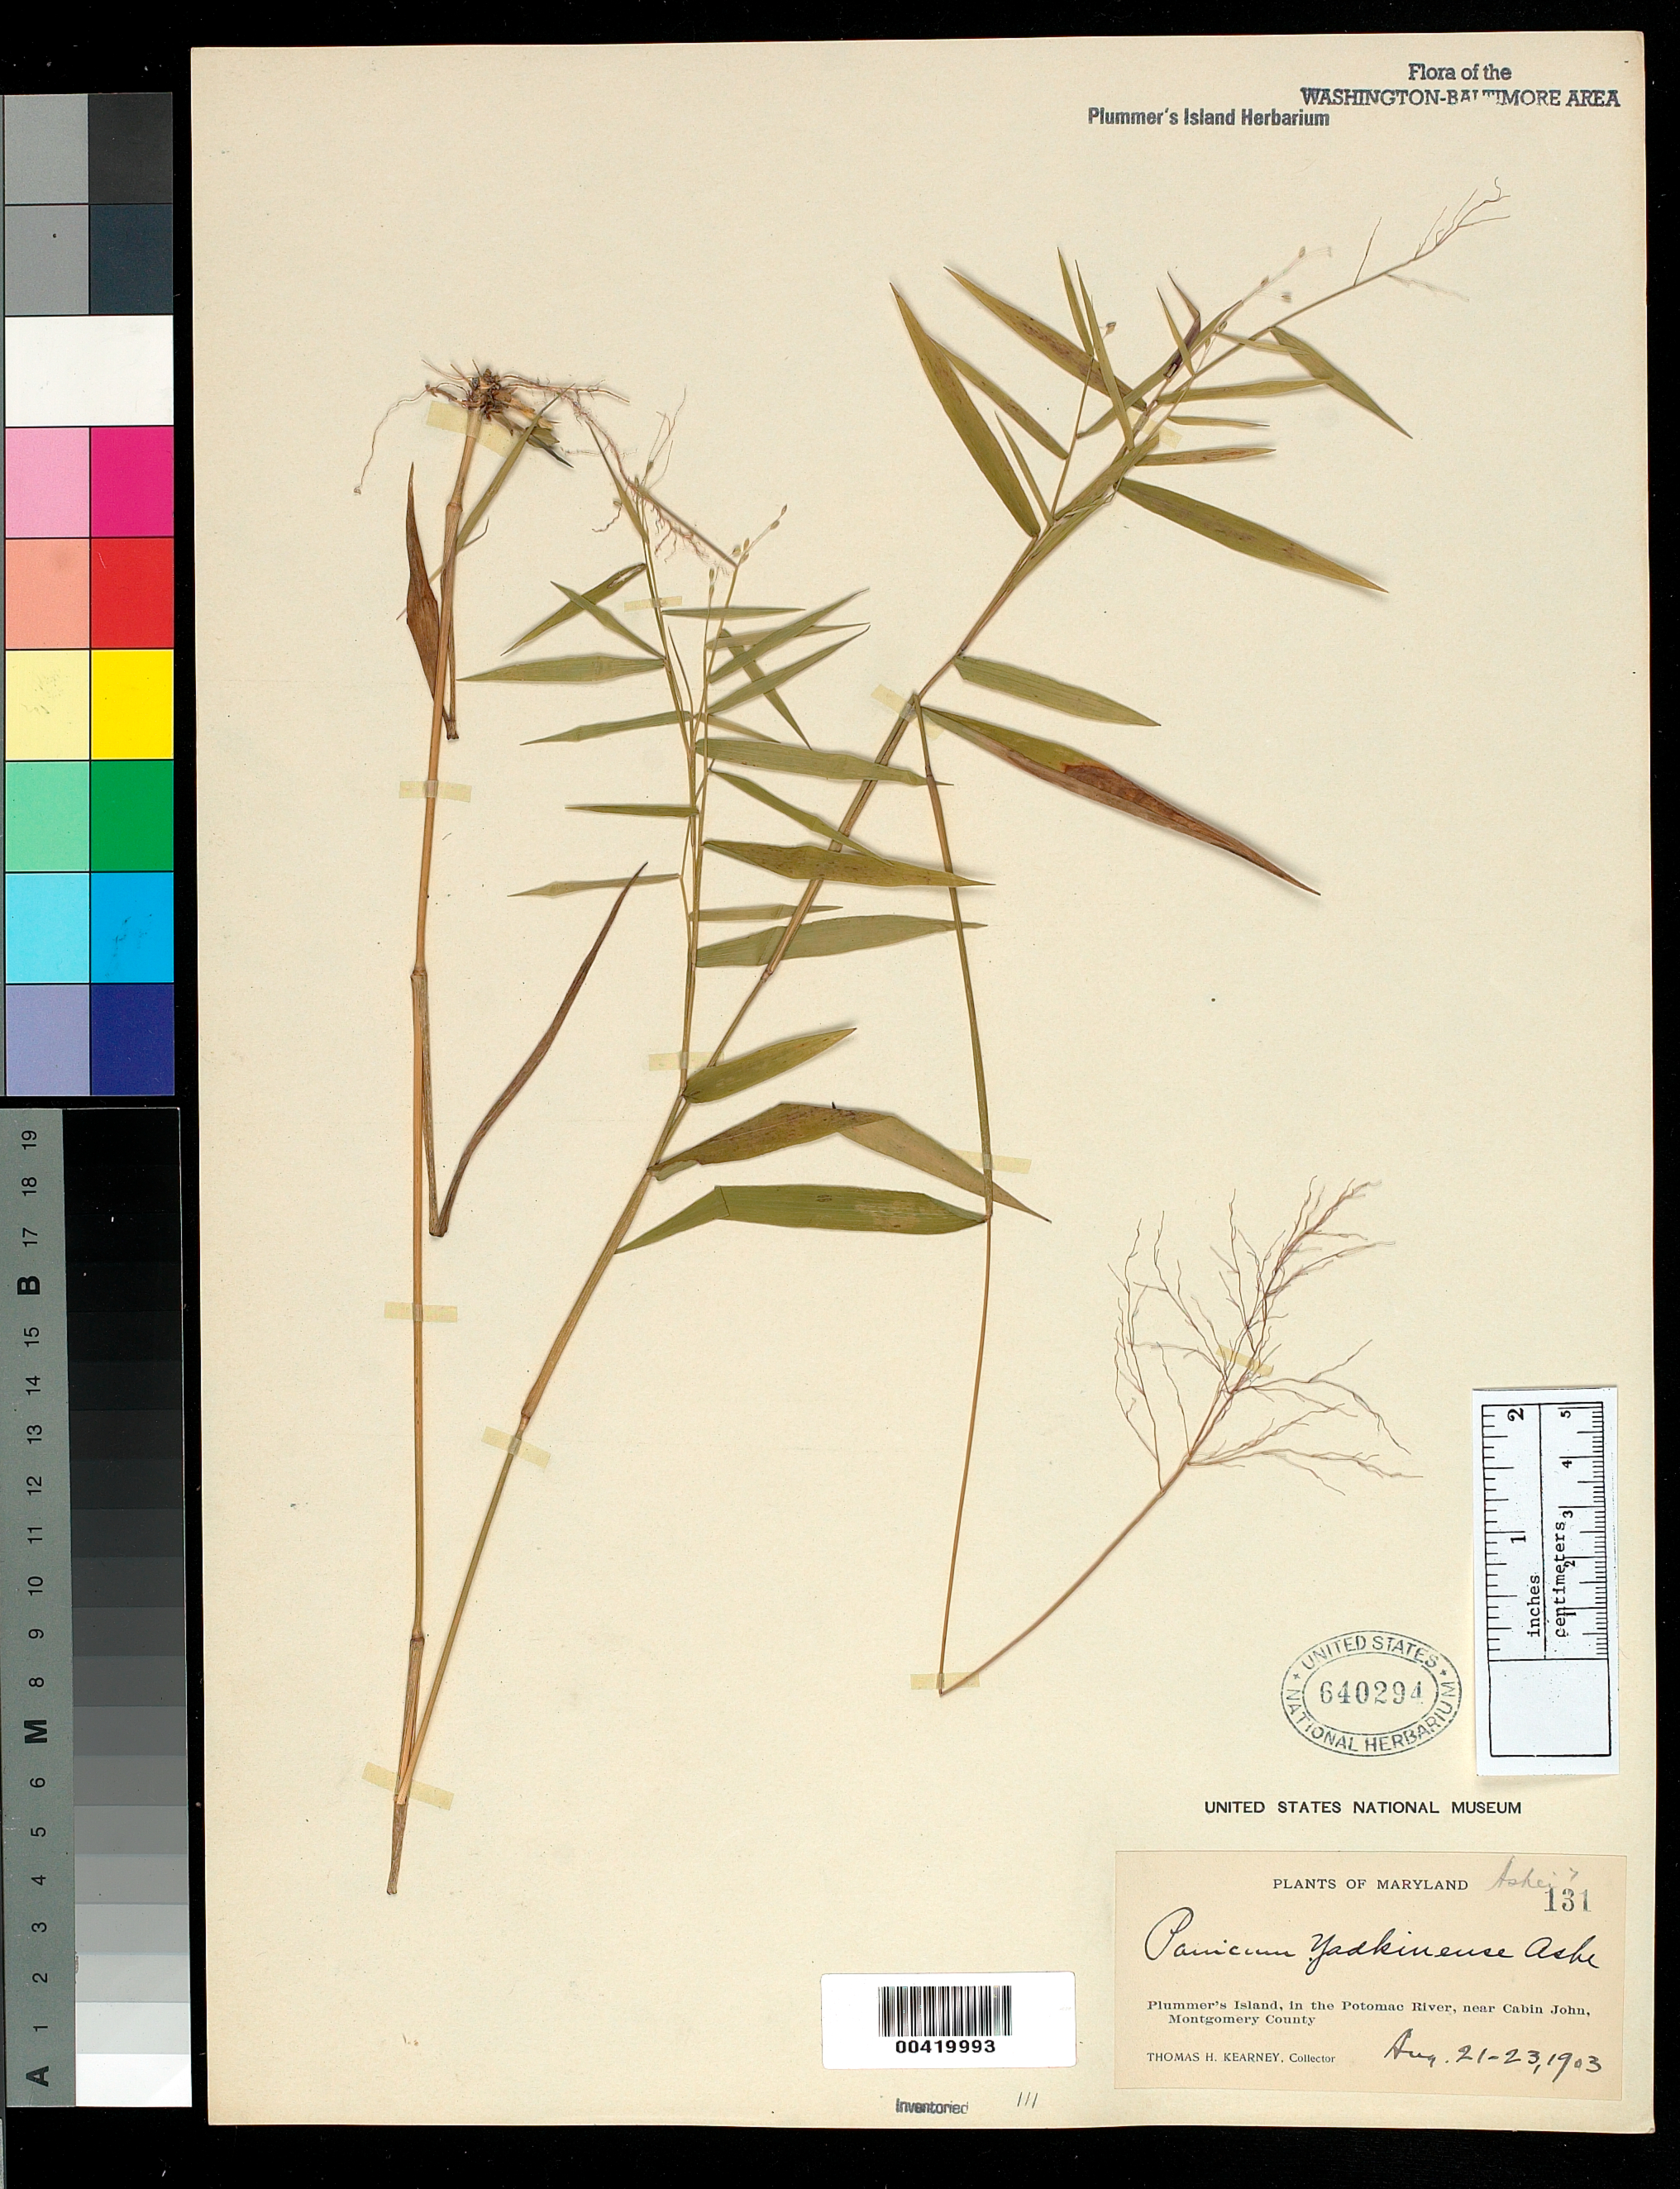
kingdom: Plantae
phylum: Tracheophyta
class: Liliopsida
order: Poales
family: Poaceae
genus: Panicum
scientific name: Panicum yadkinense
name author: Ashe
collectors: T. H. Kearney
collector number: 131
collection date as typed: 21 Aug 1903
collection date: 1903-08-21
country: United States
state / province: Maryland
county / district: Montgomery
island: Plummers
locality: Plummer's Island C. & O. Canal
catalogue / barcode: US 640294